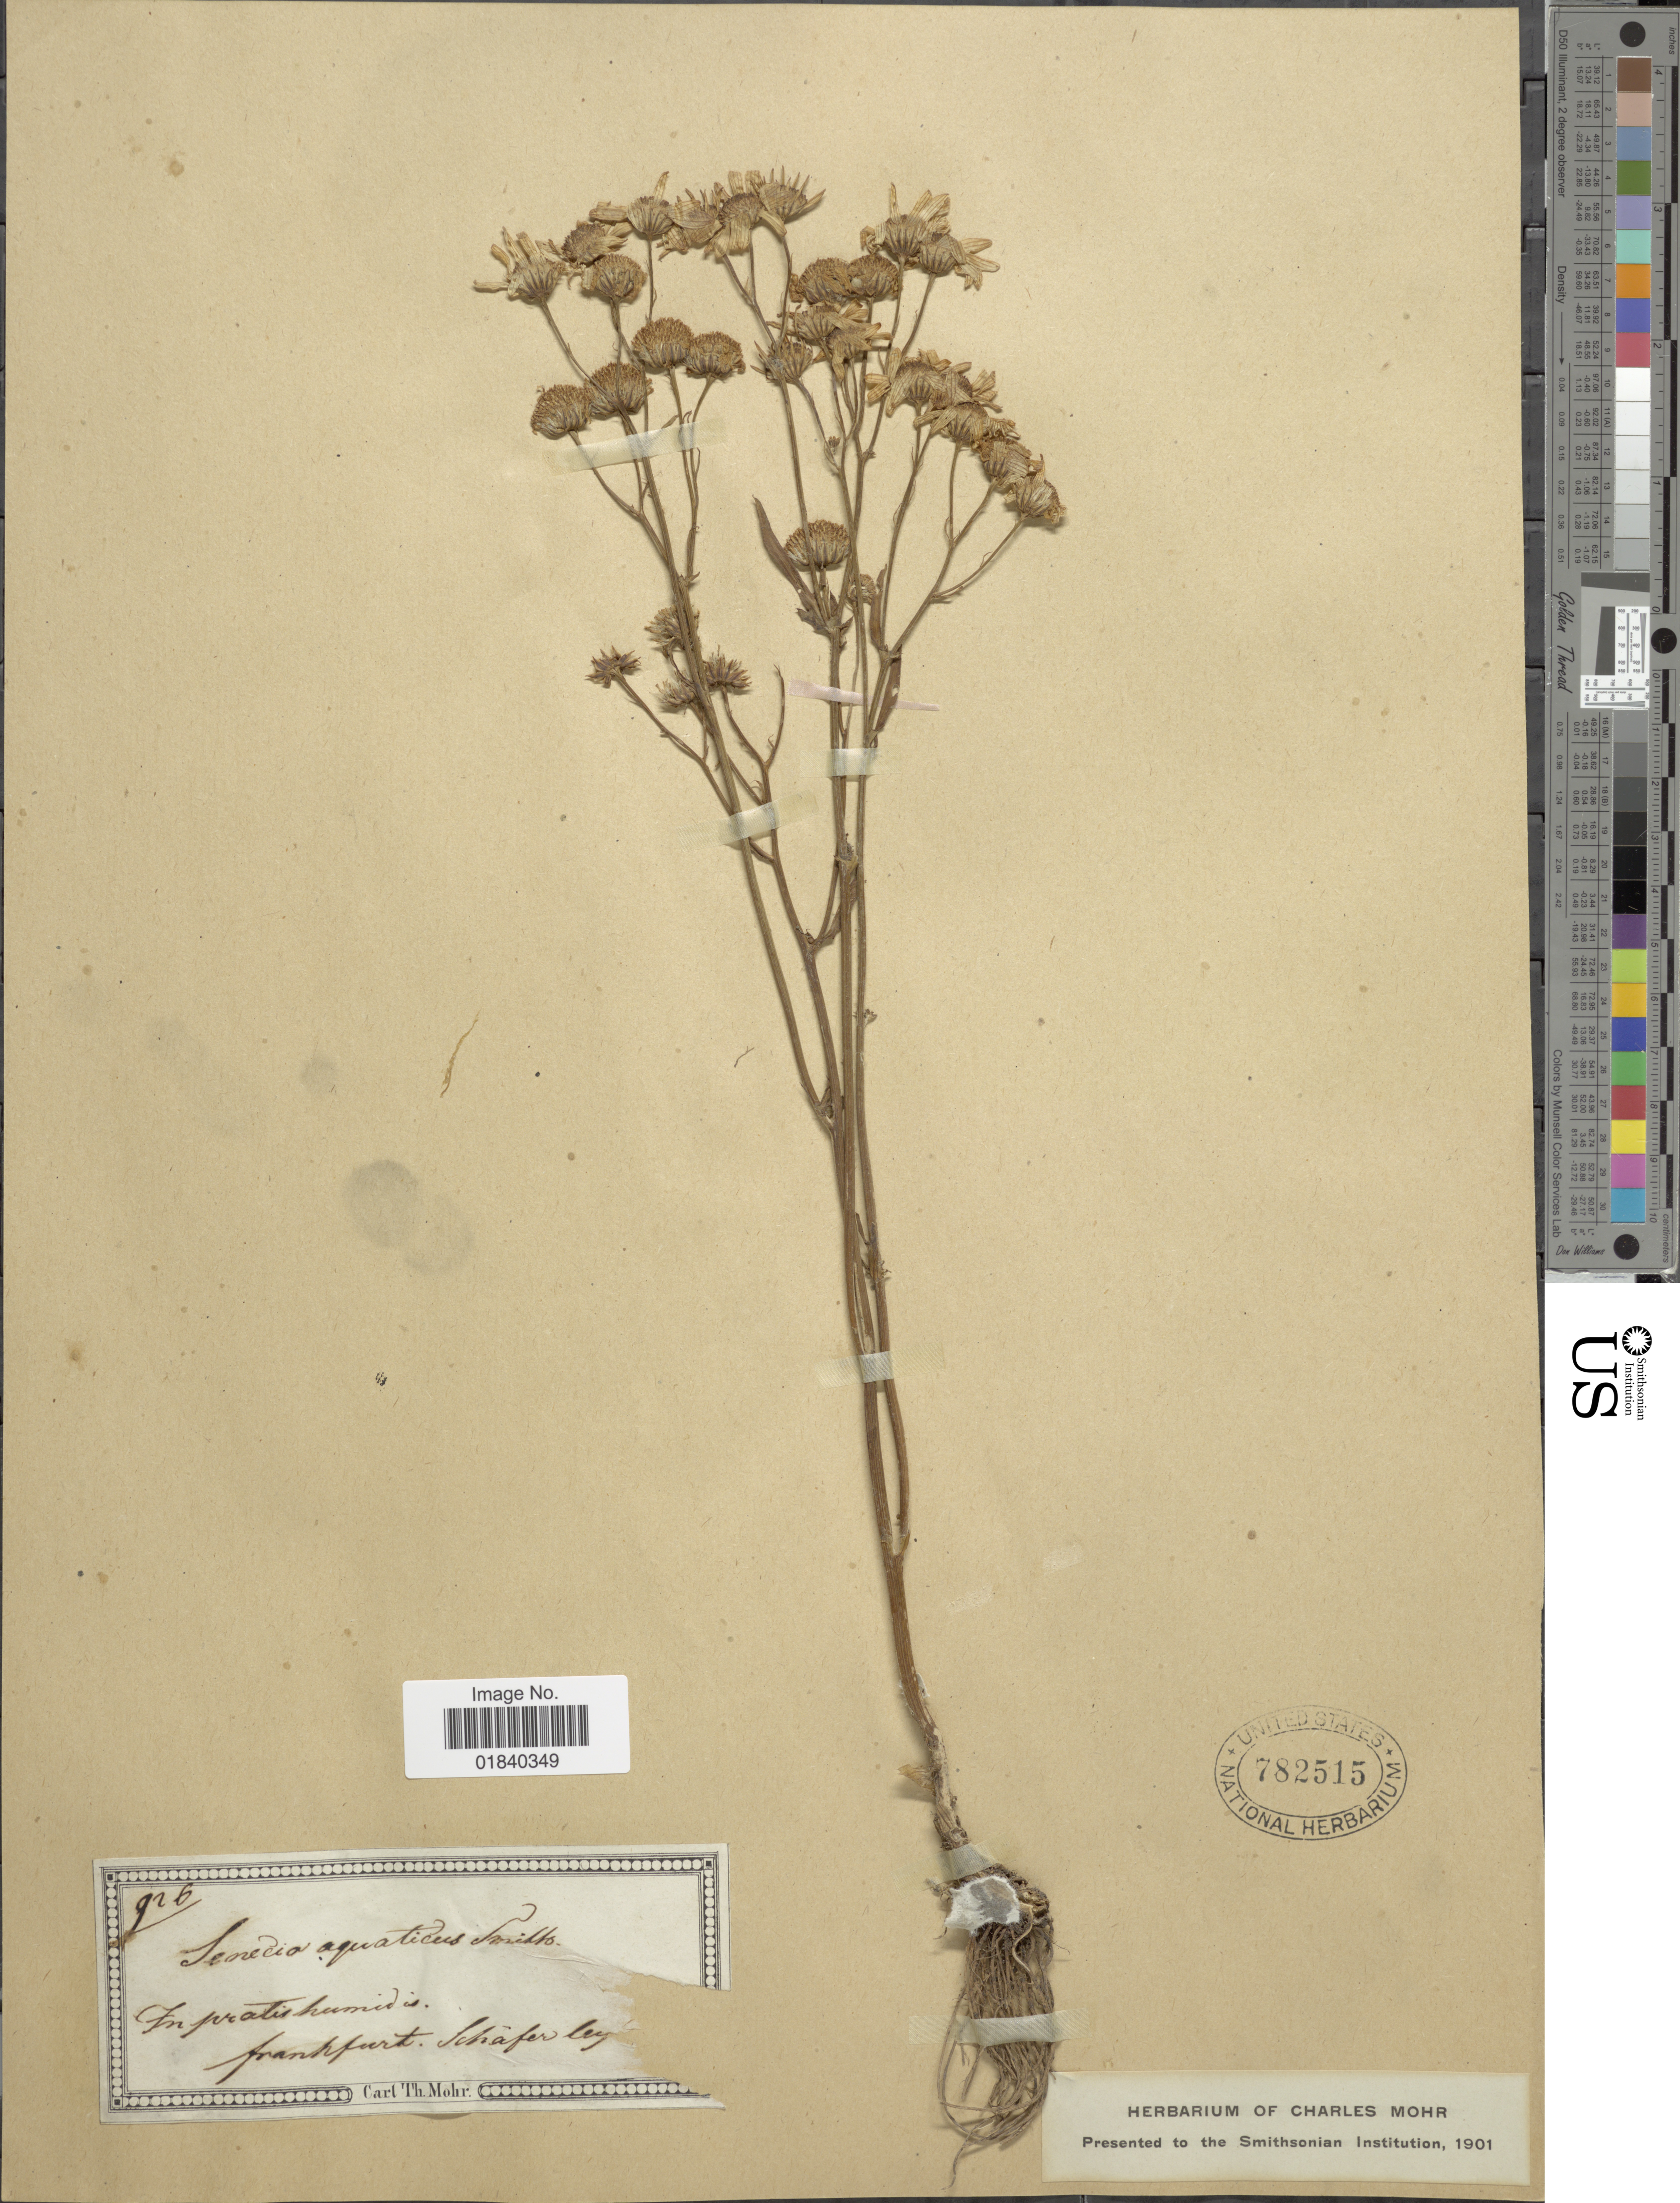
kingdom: Plantae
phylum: Tracheophyta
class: Magnoliopsida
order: Asterales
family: Asteraceae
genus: Senecio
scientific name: Senecio aquaticus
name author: Huds.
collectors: -. Schafer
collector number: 926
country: Germany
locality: In pratis humidis Frankfurt.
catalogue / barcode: US 782515